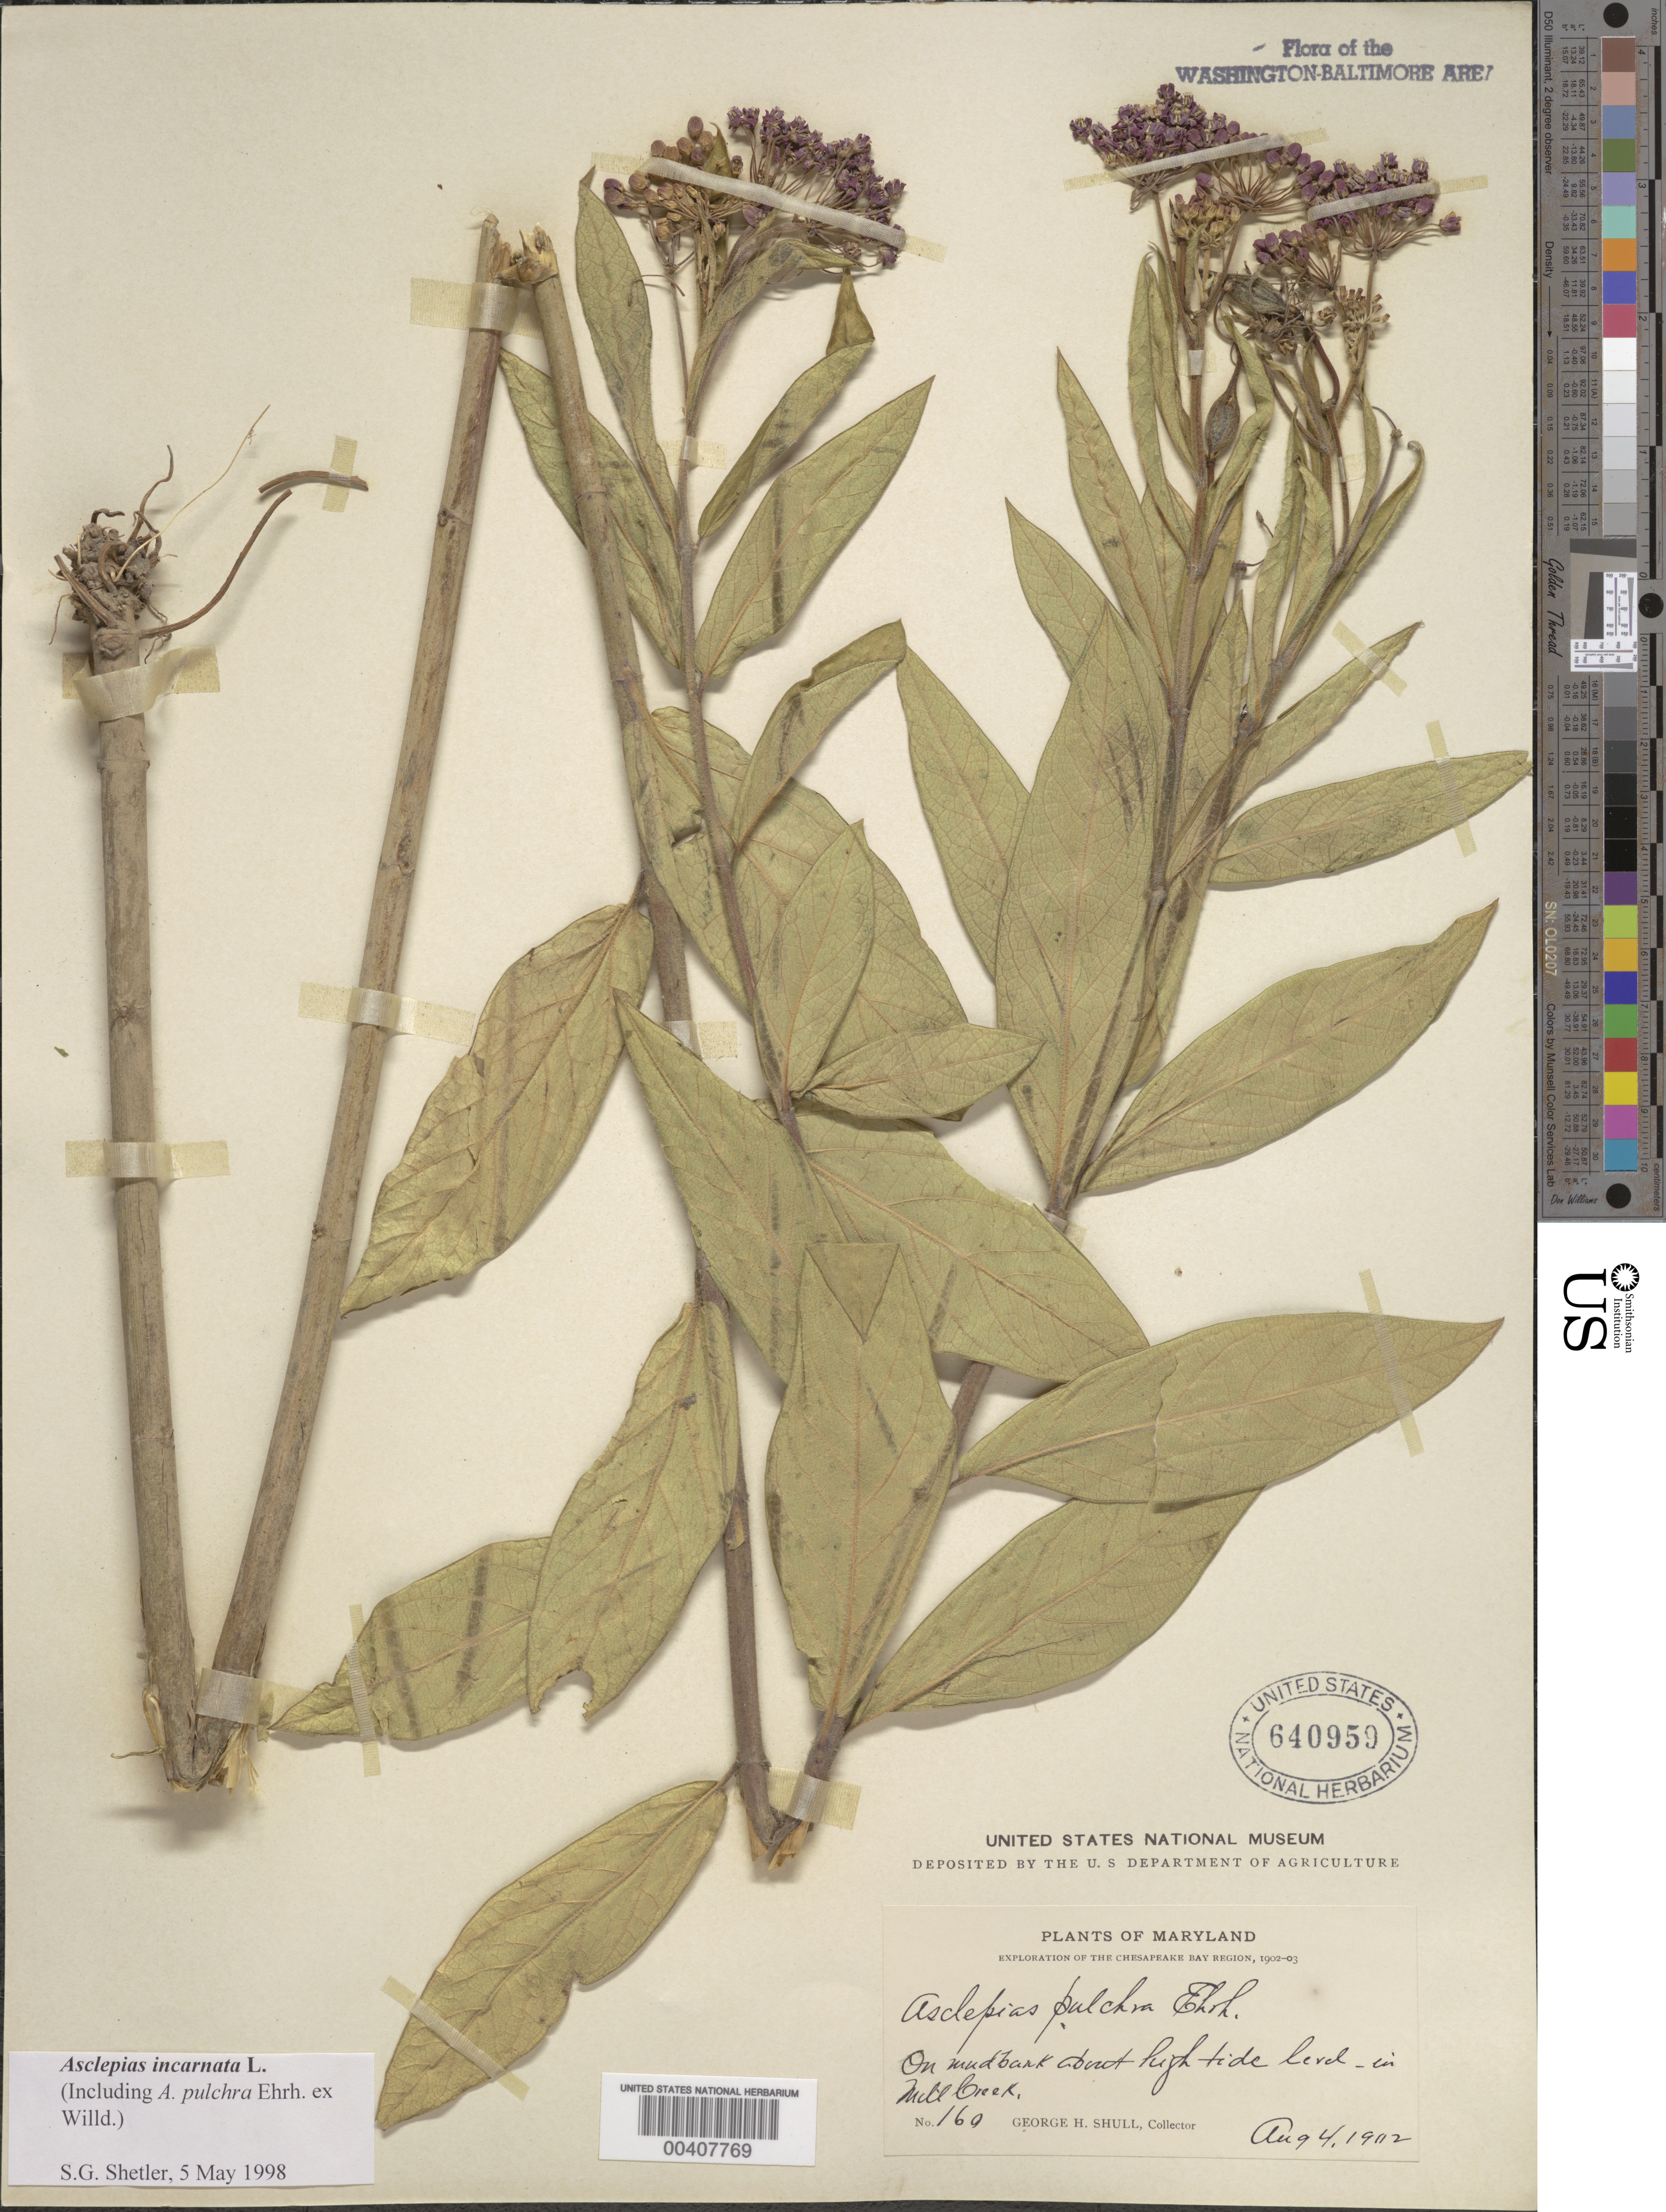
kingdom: Plantae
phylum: Tracheophyta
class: Magnoliopsida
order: Gentianales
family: Apocynaceae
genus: Asclepias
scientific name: Asclepias incarnata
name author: L.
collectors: G. H. Shull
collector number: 160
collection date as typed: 04 Aug 1902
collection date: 1902-08-04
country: United States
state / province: Maryland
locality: Mill Creek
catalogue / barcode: US 640959